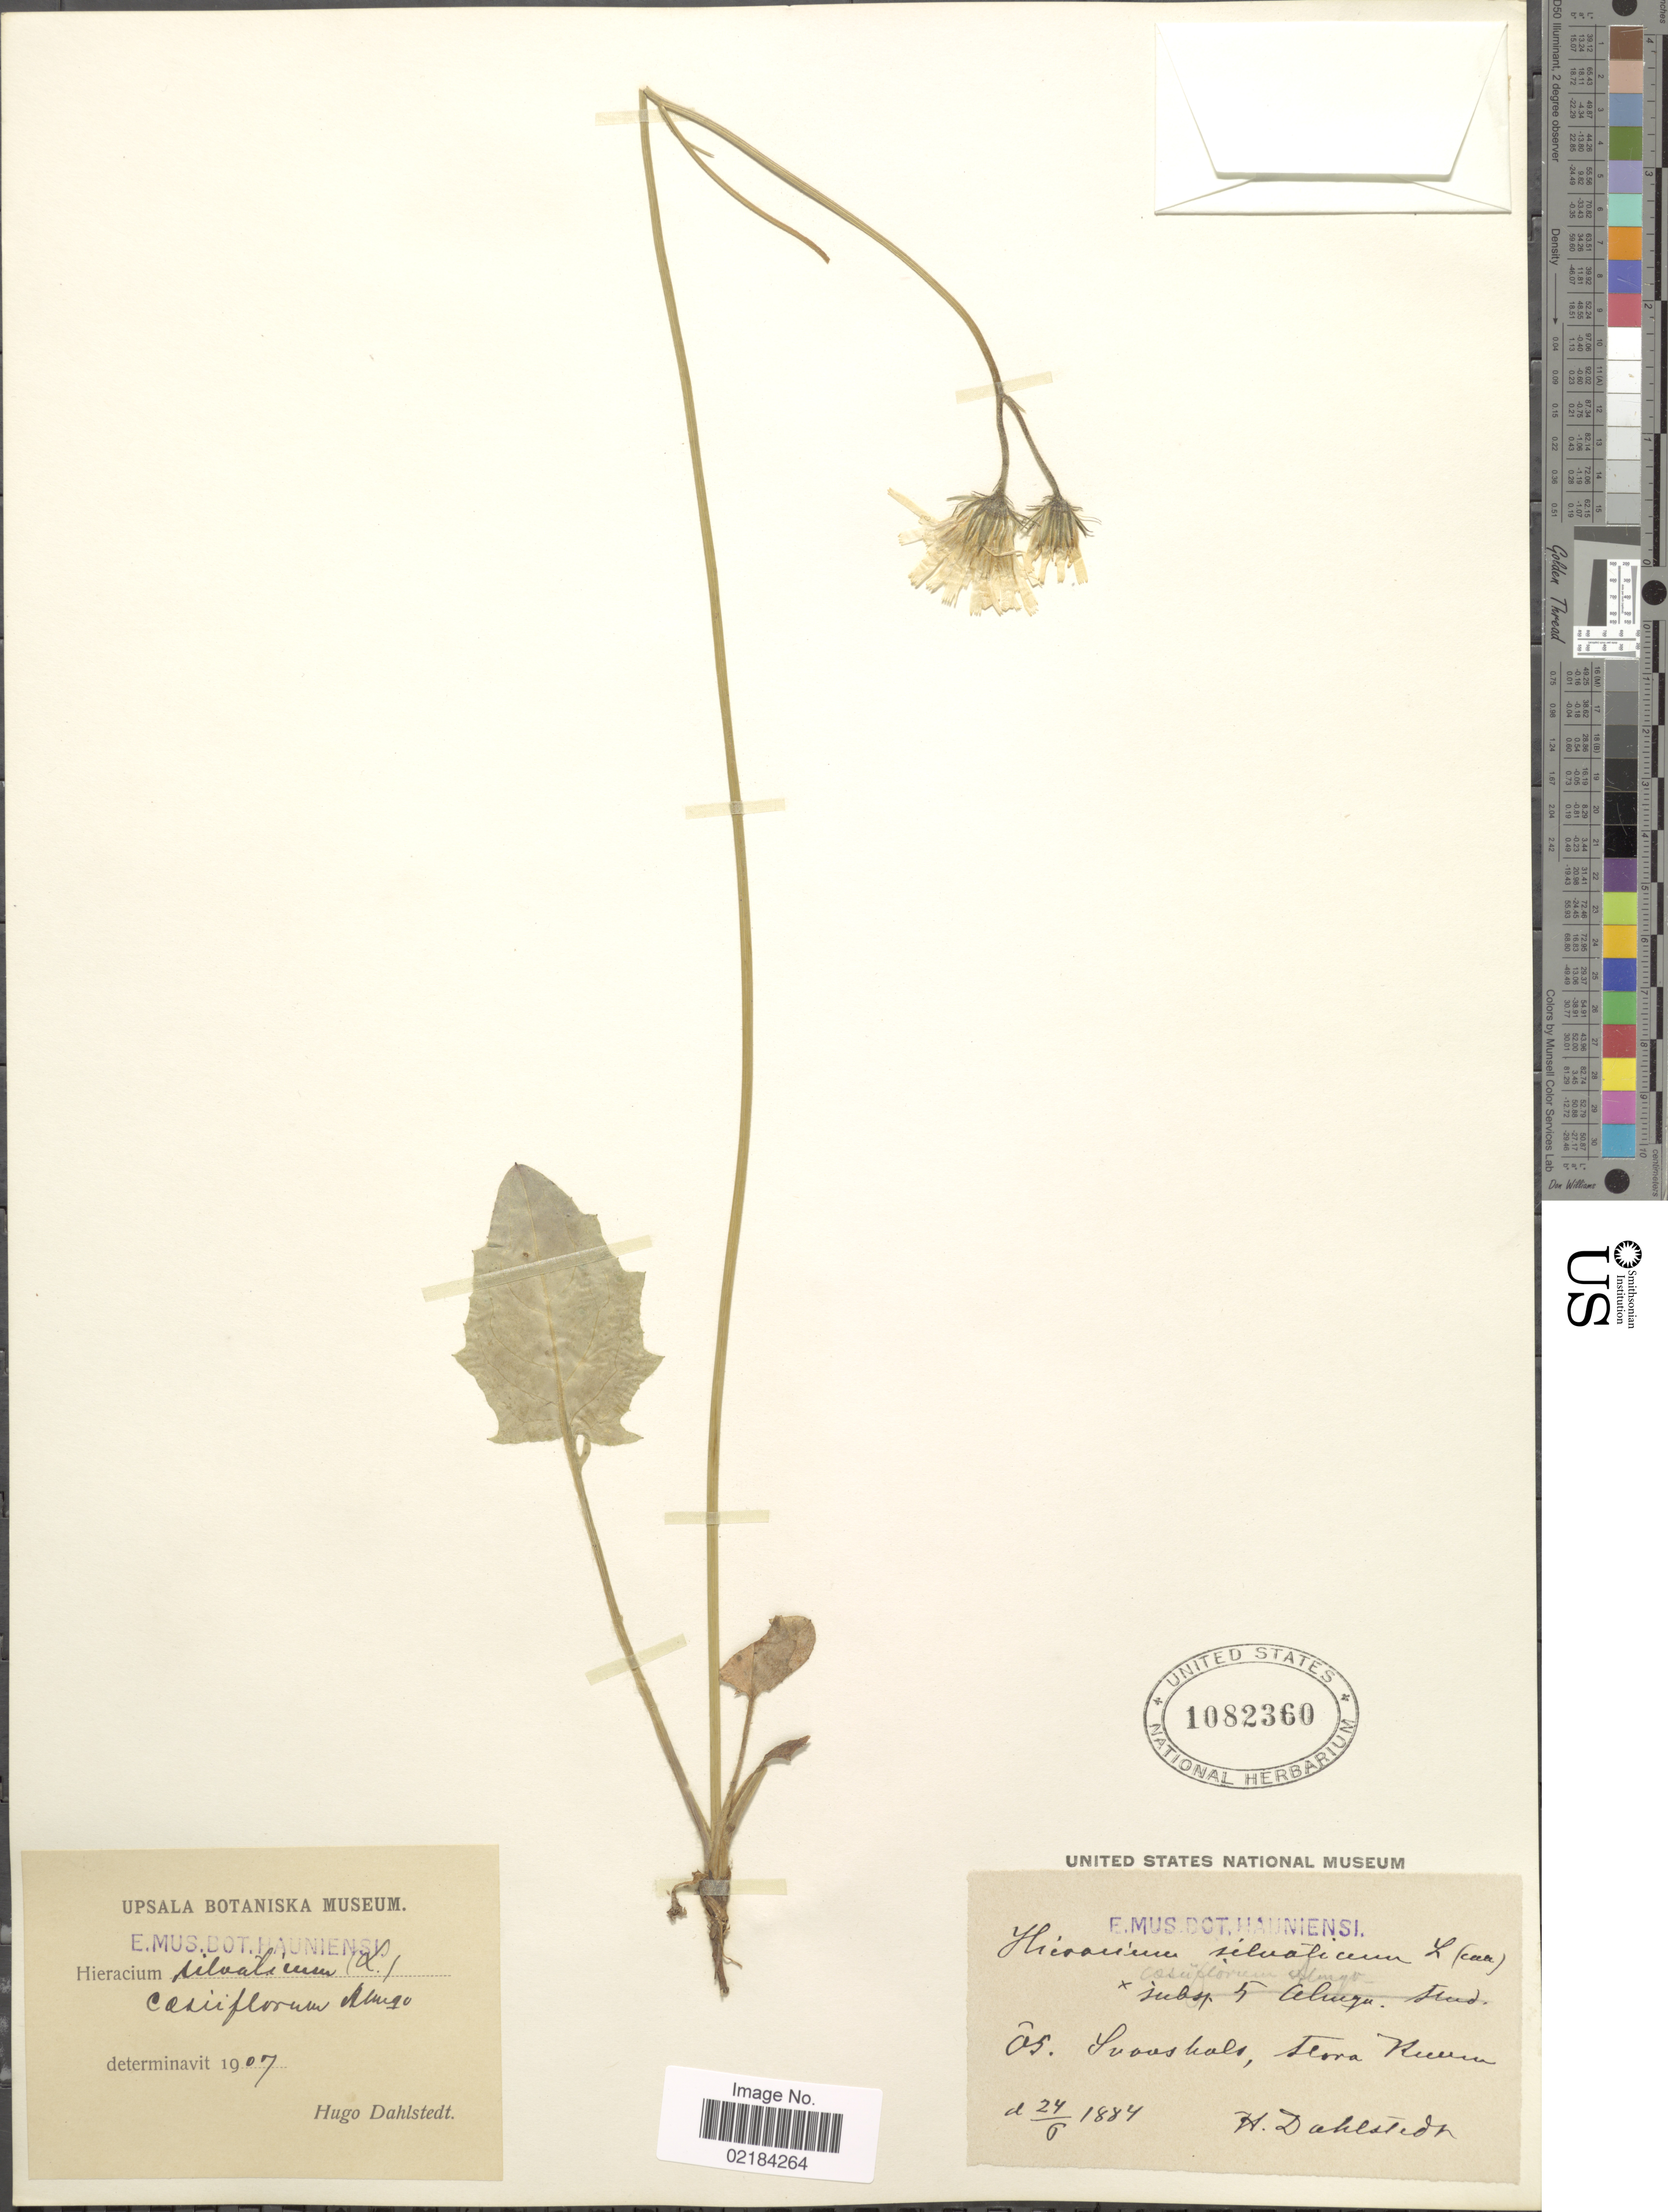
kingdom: Plantae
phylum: Tracheophyta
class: Magnoliopsida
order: Asterales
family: Asteraceae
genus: Hieracium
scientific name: Hieracium sylvaticum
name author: (L.) Gouan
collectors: H. G. Dahlstedt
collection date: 1884-06-24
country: Sweden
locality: OG. Svanshals, Stora Ruven [interpreted]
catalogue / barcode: US 1082360